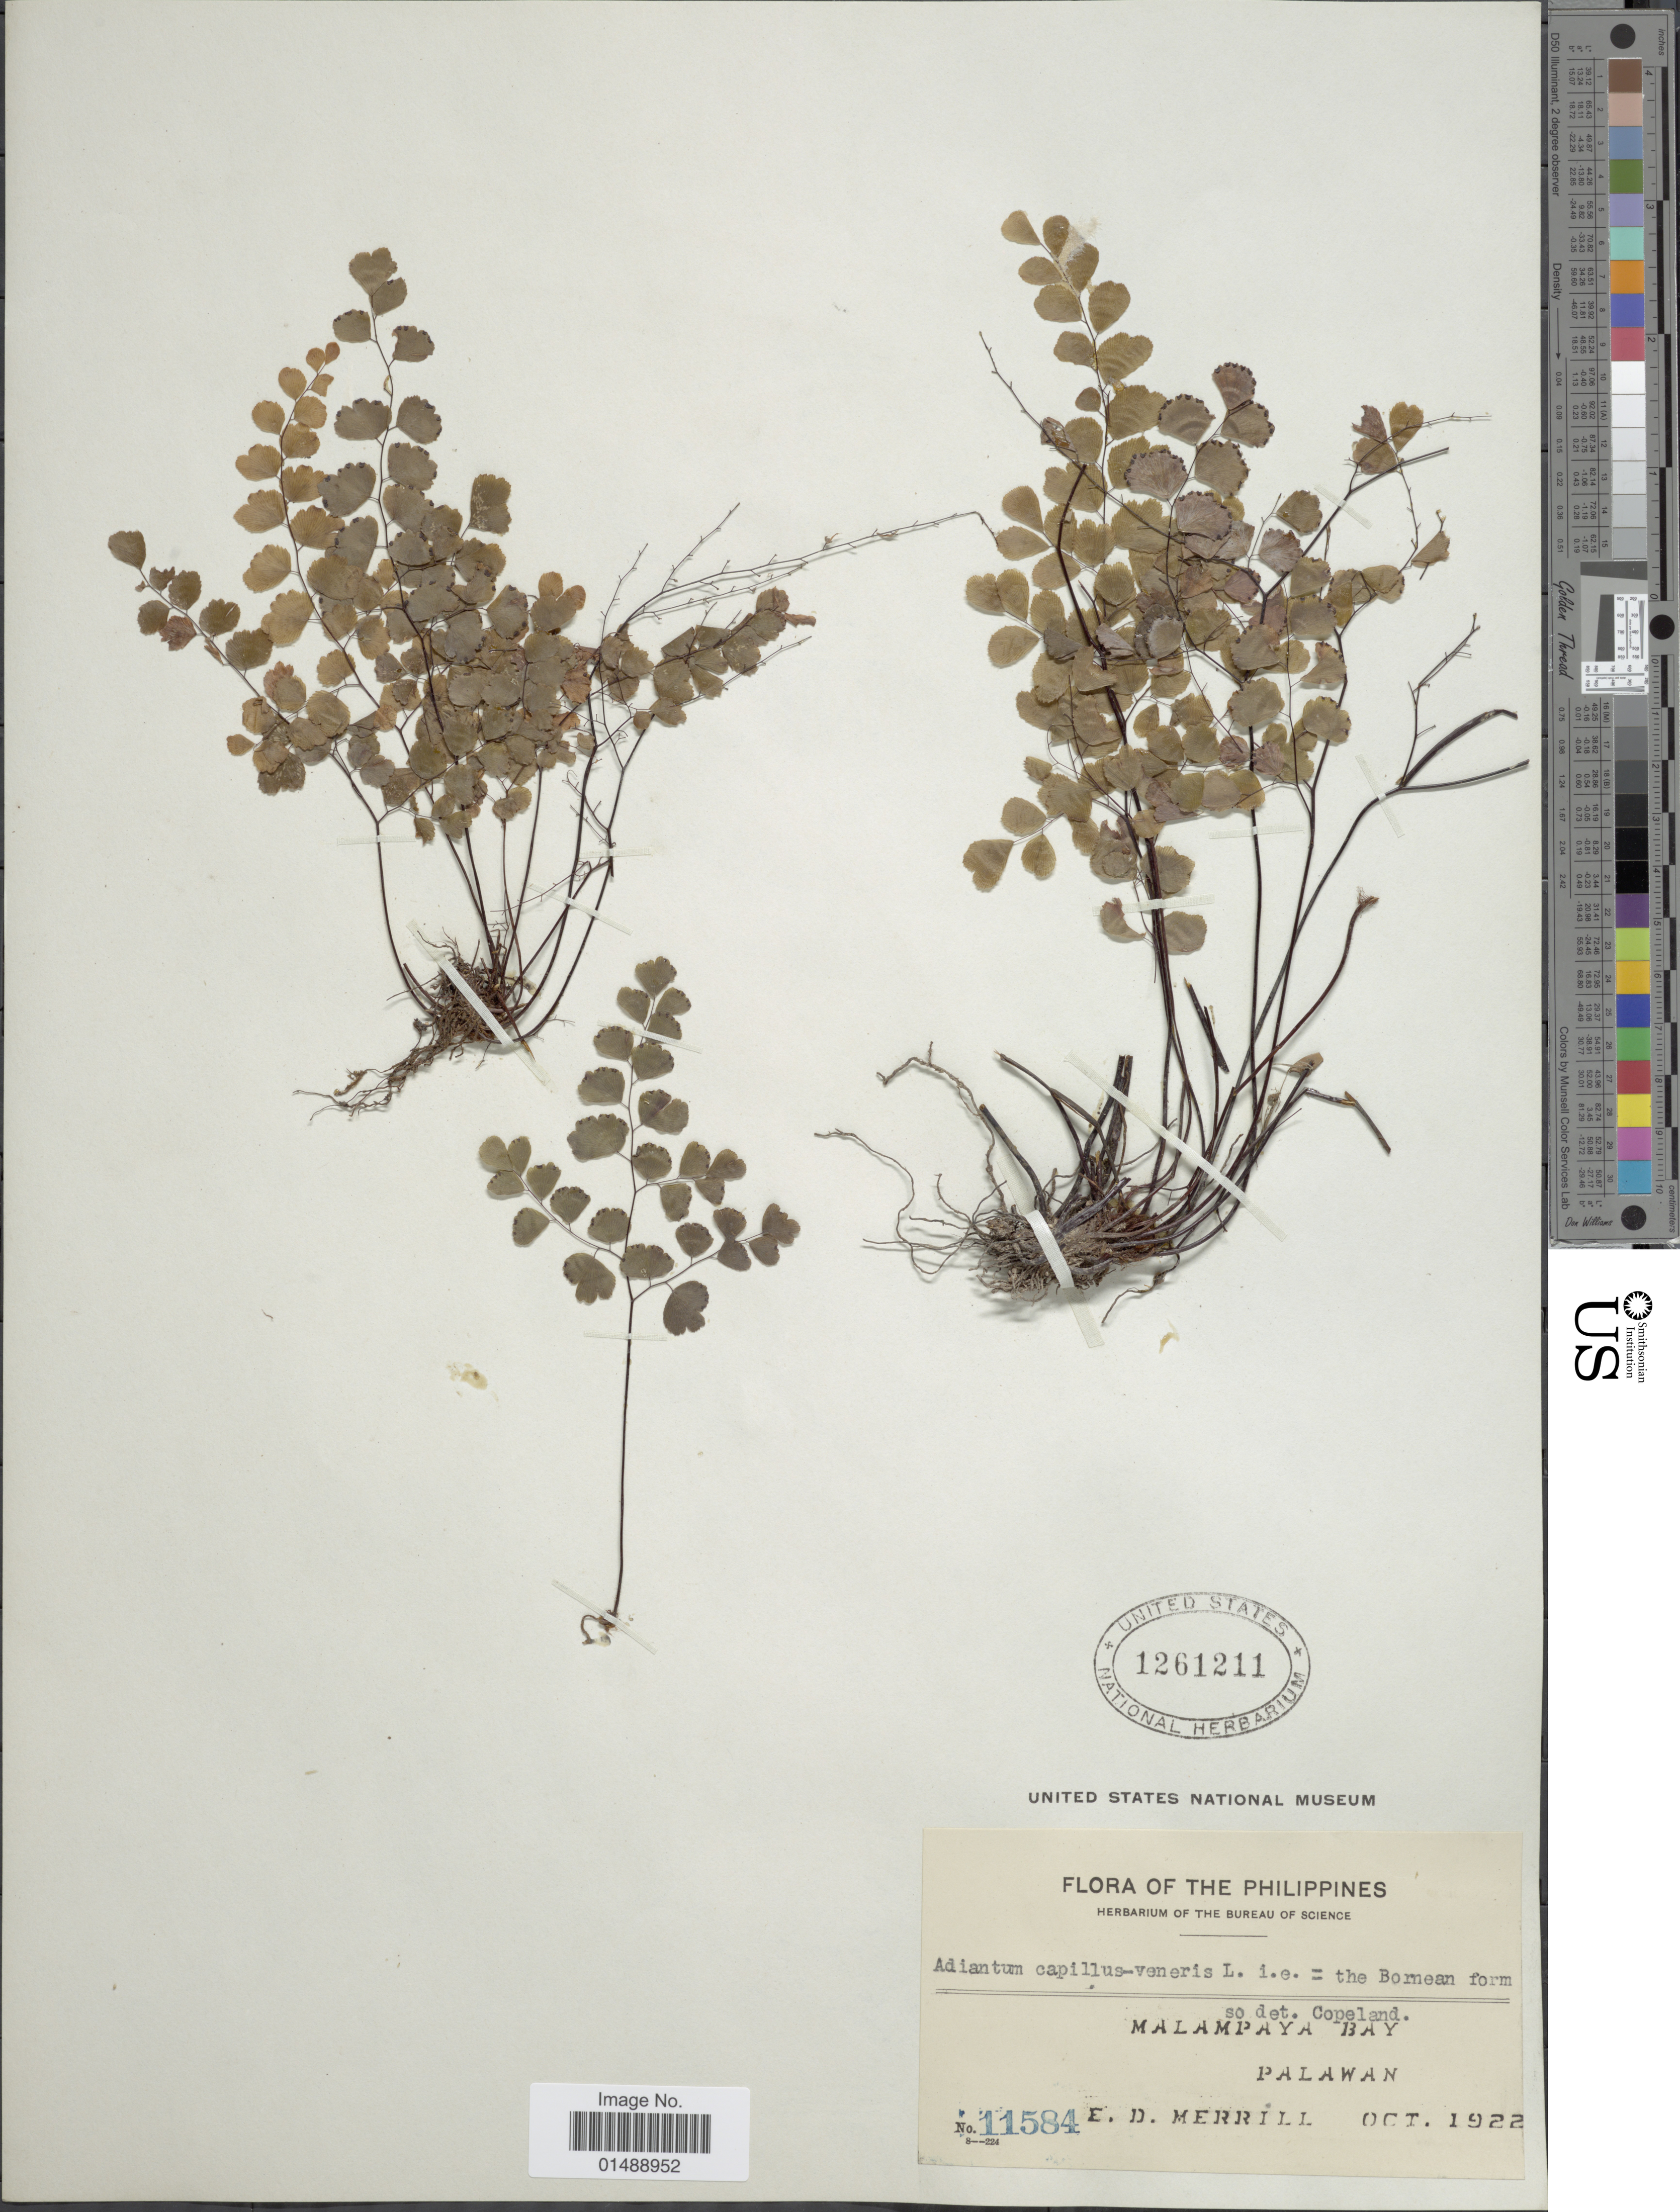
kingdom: Plantae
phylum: Tracheophyta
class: Polypodiopsida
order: Polypodiales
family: Pteridaceae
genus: Adiantum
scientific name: Adiantum capillus-veneris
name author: L.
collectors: E. Merrill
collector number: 11584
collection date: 1922-10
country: Philippines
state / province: Mimaropa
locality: Malampaya bay, Palawan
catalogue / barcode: US 1261211